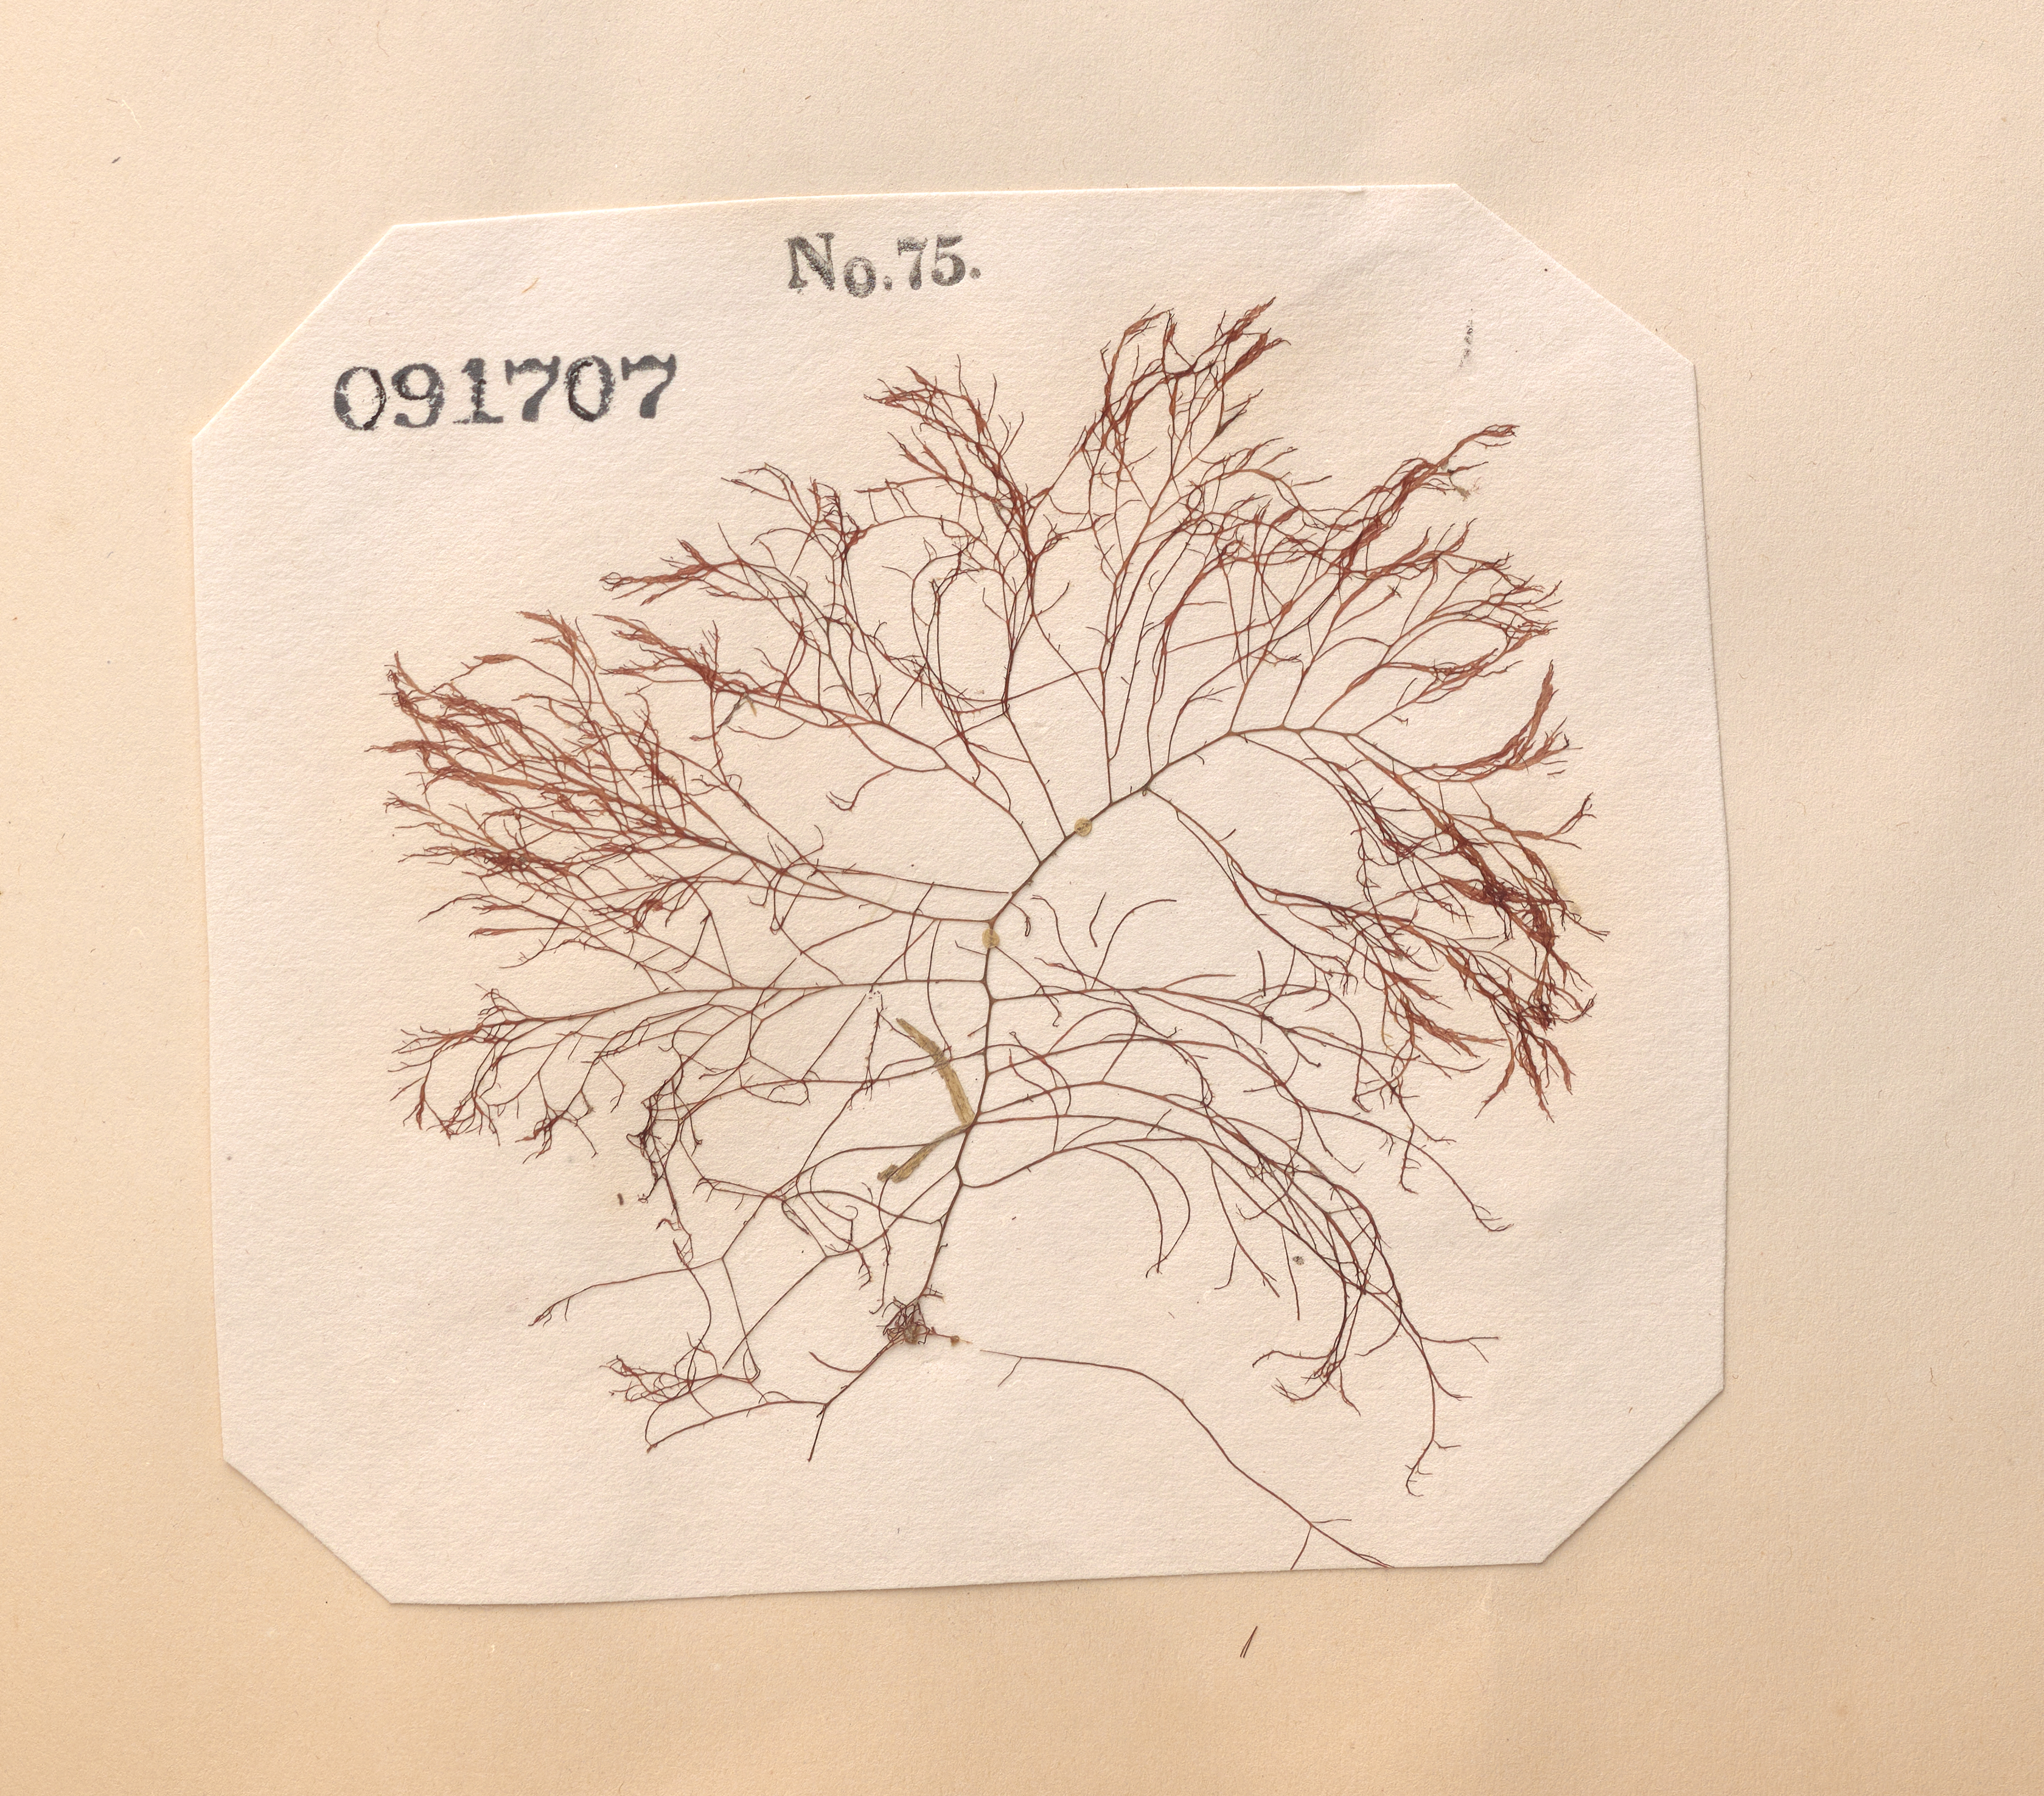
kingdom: Plantae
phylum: Rhodophyta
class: Florideophyceae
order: Ceramiales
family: Rhodomelaceae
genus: Chondria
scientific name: Chondria capillaris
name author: M.J. Wynne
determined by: Algae name updating Project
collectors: C. Durant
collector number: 75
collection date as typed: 1850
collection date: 1850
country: United States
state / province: New York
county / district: Kings County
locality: Red Hook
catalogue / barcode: US 91707